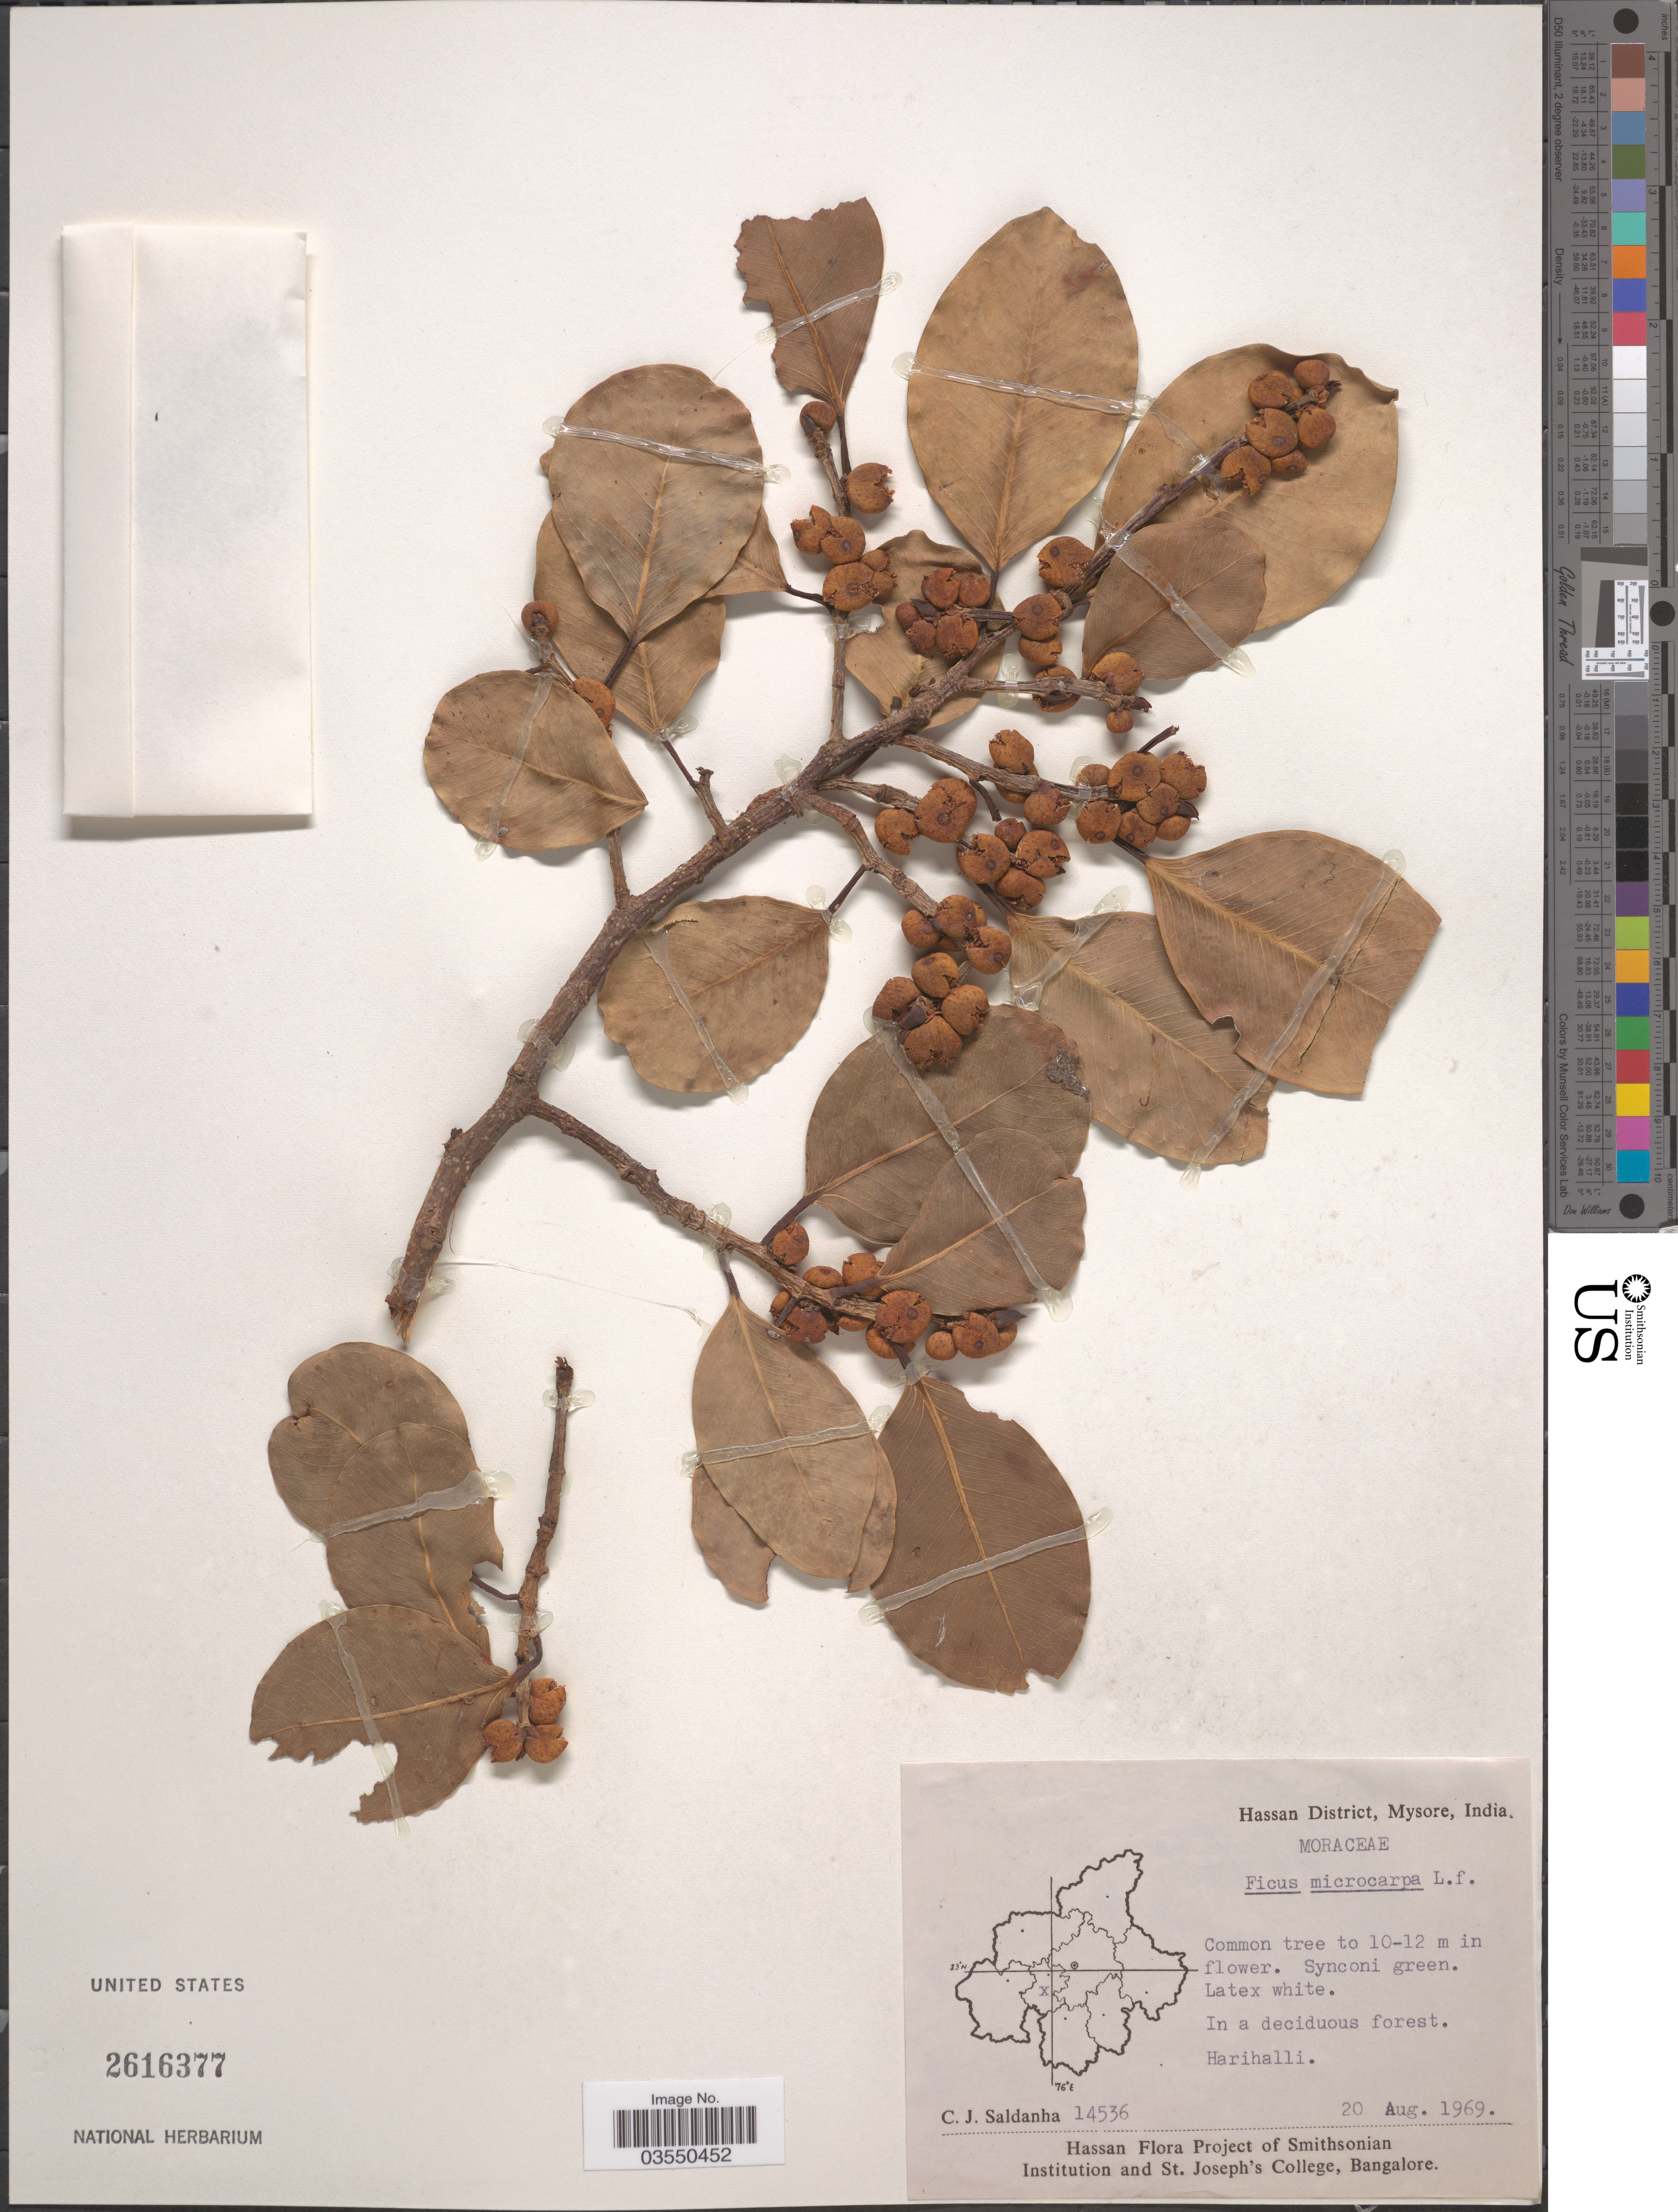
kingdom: Plantae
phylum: Tracheophyta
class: Magnoliopsida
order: Rosales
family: Moraceae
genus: Ficus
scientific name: Ficus microcarpa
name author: L. f.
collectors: C. J. Saldanha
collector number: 14536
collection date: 1969-08-20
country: India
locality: Hassan District, Mysore. Harihalli.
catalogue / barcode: US 2616377